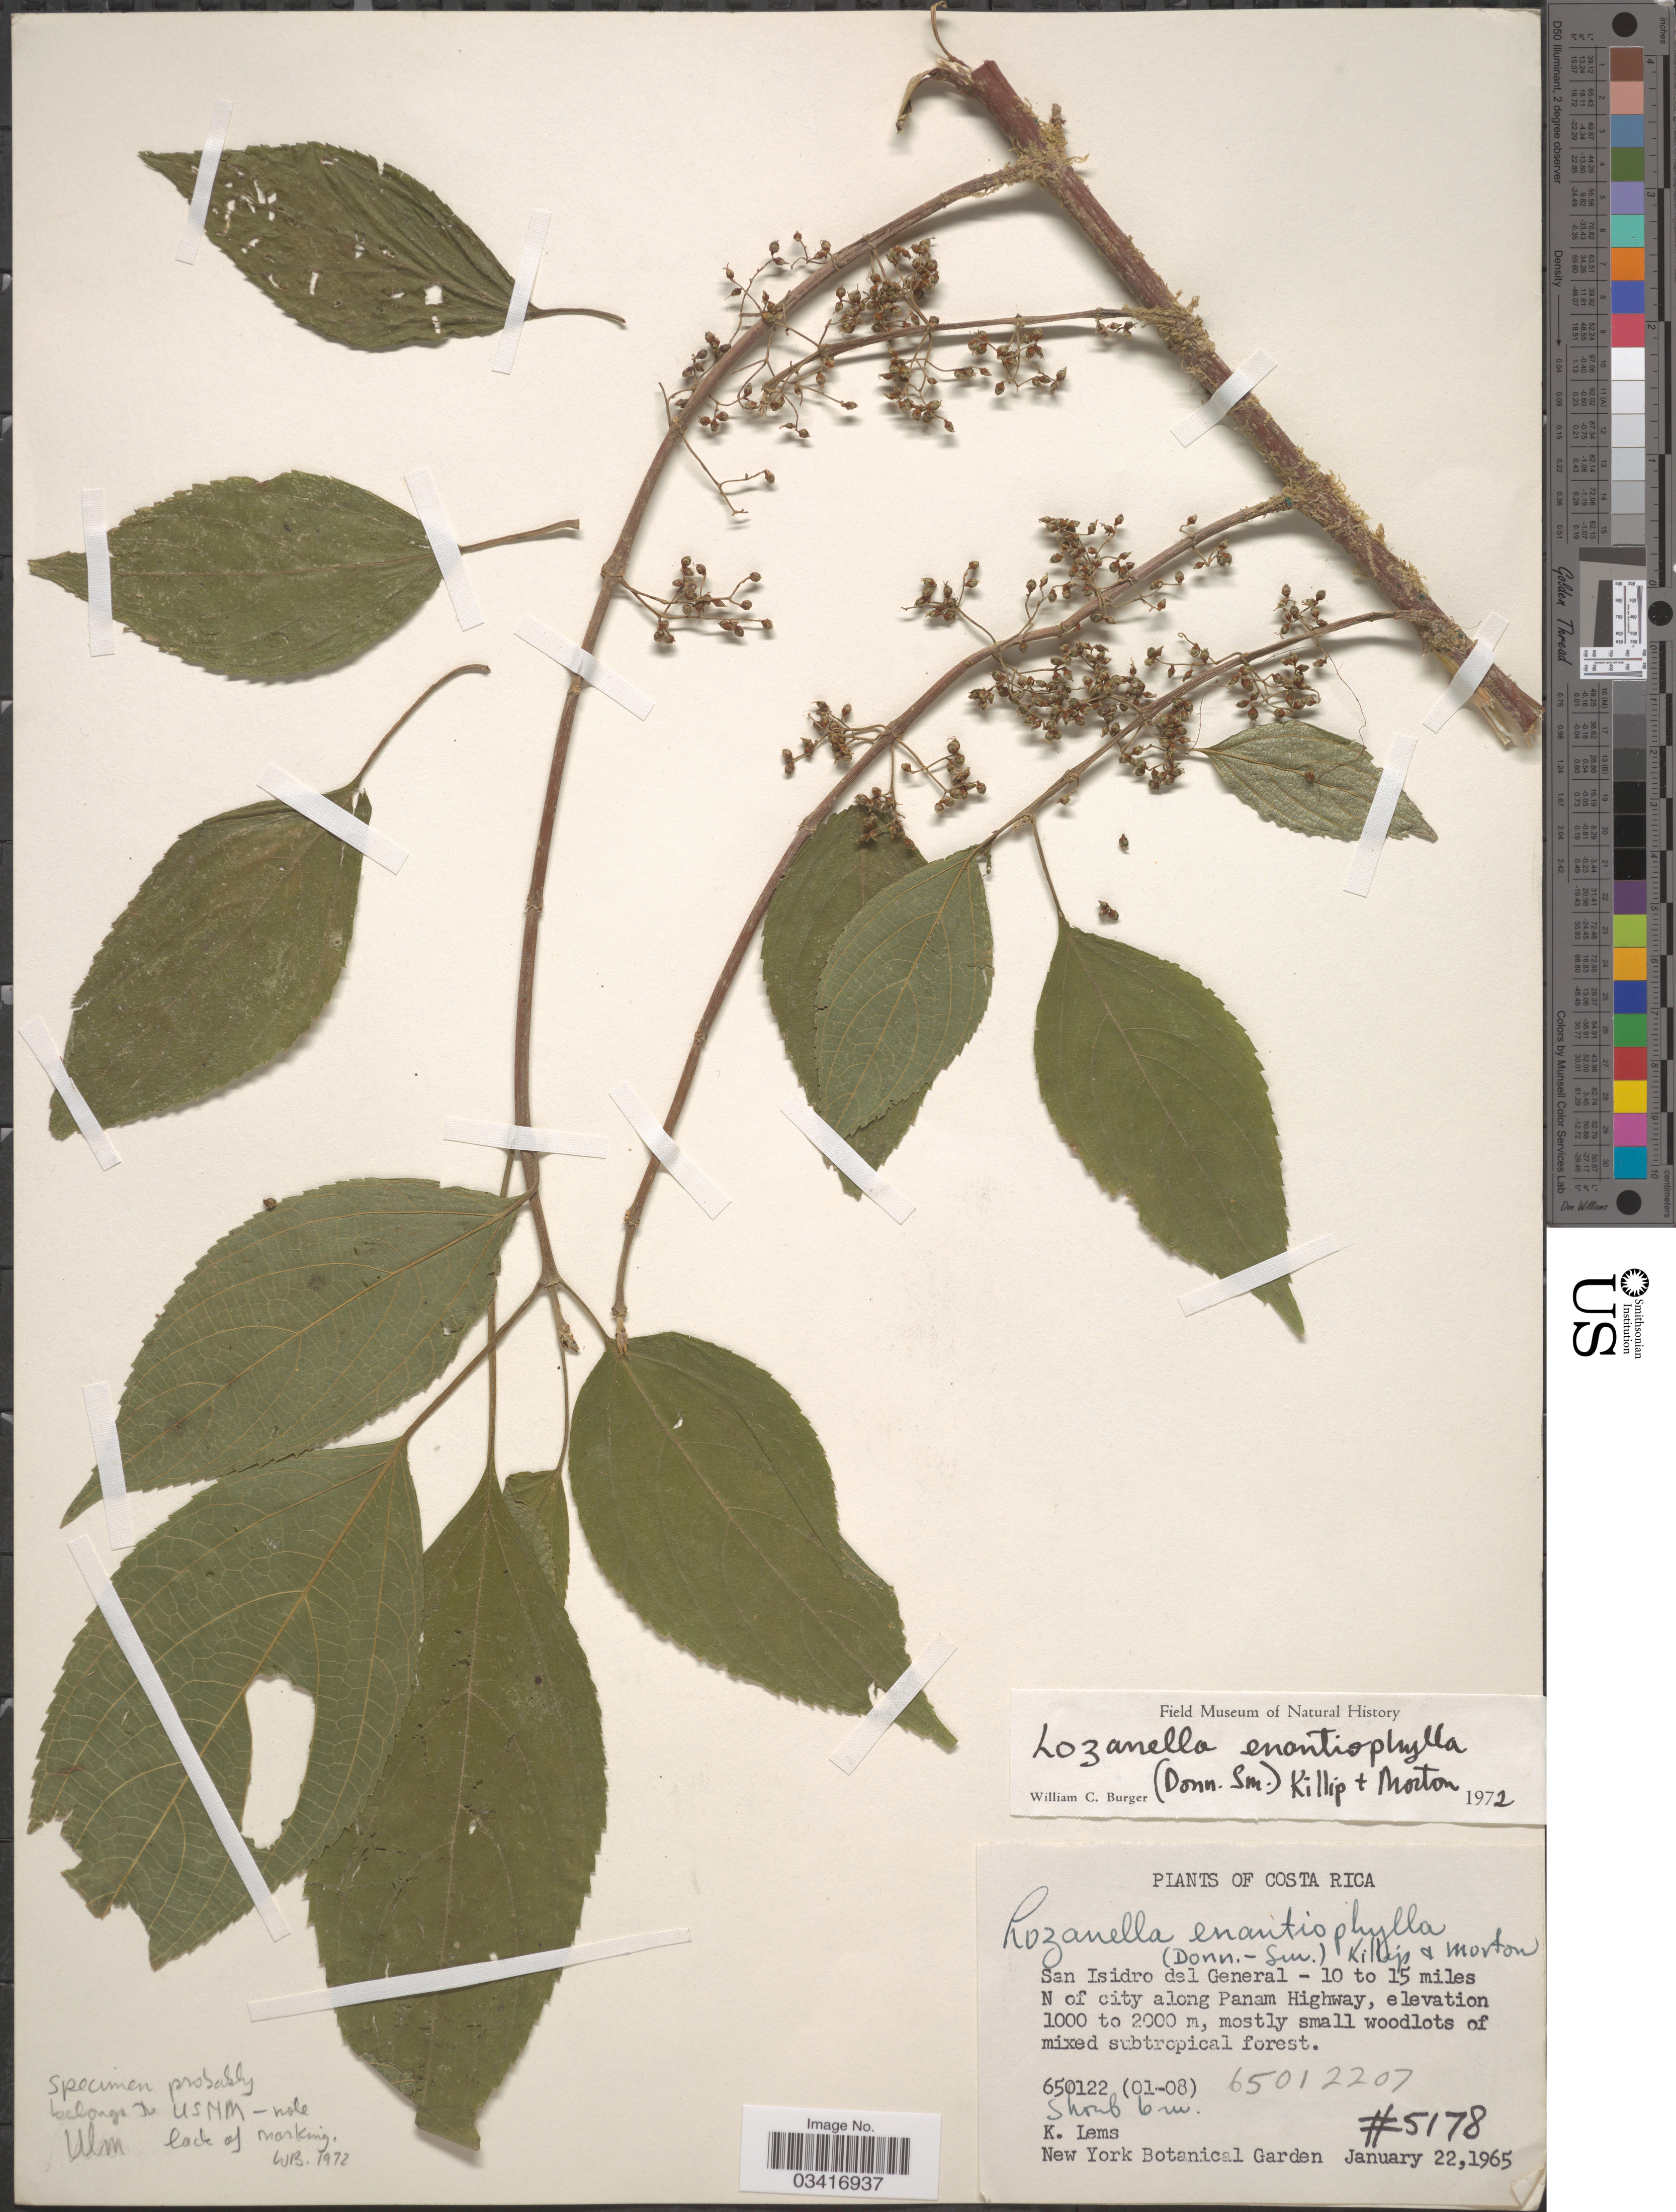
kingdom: Plantae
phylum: Tracheophyta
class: Magnoliopsida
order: Rosales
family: Cannabaceae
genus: Lozanella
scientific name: Lozanella enantiophylla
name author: (Donn. Sm.) Killip & C.V. Morton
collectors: K. Lems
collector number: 5178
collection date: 1965-01-22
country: Costa Rica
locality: San Isidro del General - 10 to 15 miles N of city along Panam Highway.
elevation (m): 1000